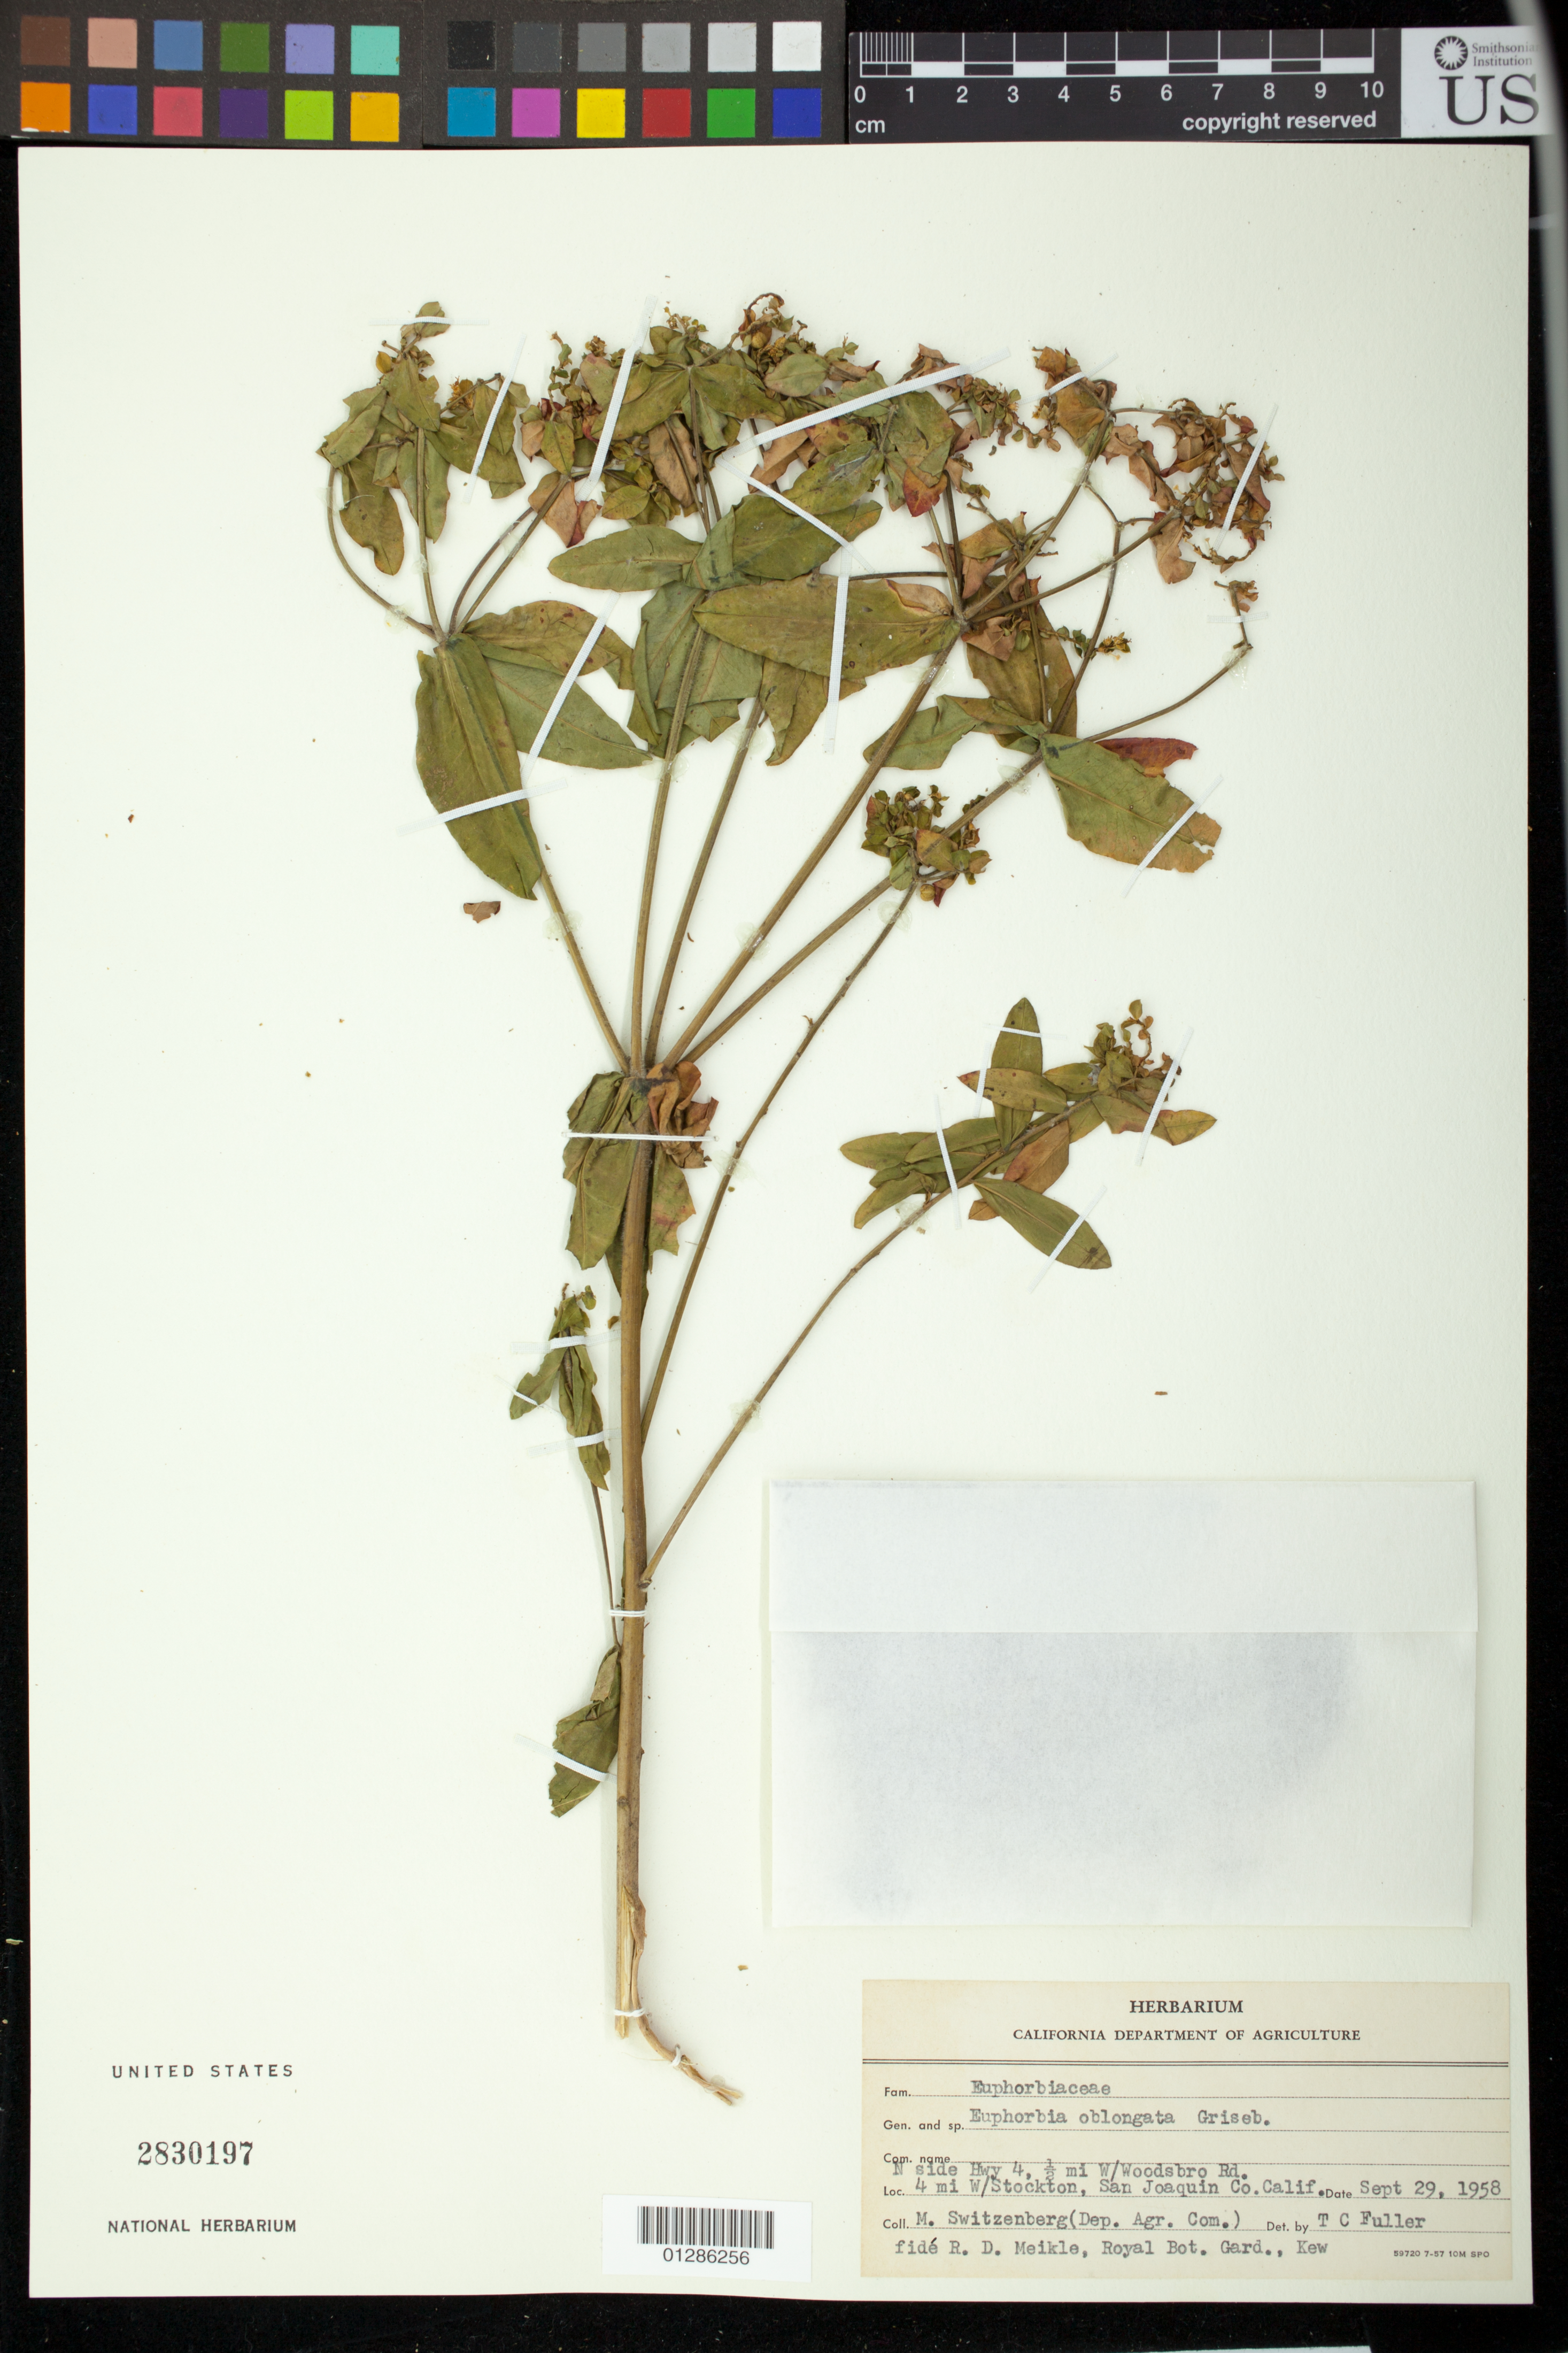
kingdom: Plantae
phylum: Tracheophyta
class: Magnoliopsida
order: Malpighiales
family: Euphorbiaceae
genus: Euphorbia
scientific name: Euphorbia oblongata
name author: Griseb.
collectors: M. Switzenberg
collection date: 1958-09-29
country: United States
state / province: California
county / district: San Joaquin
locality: N side Hwy 4, 1/2 mi W/Woodsbro Rd. 4 mi W/Stockton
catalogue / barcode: US 2830197